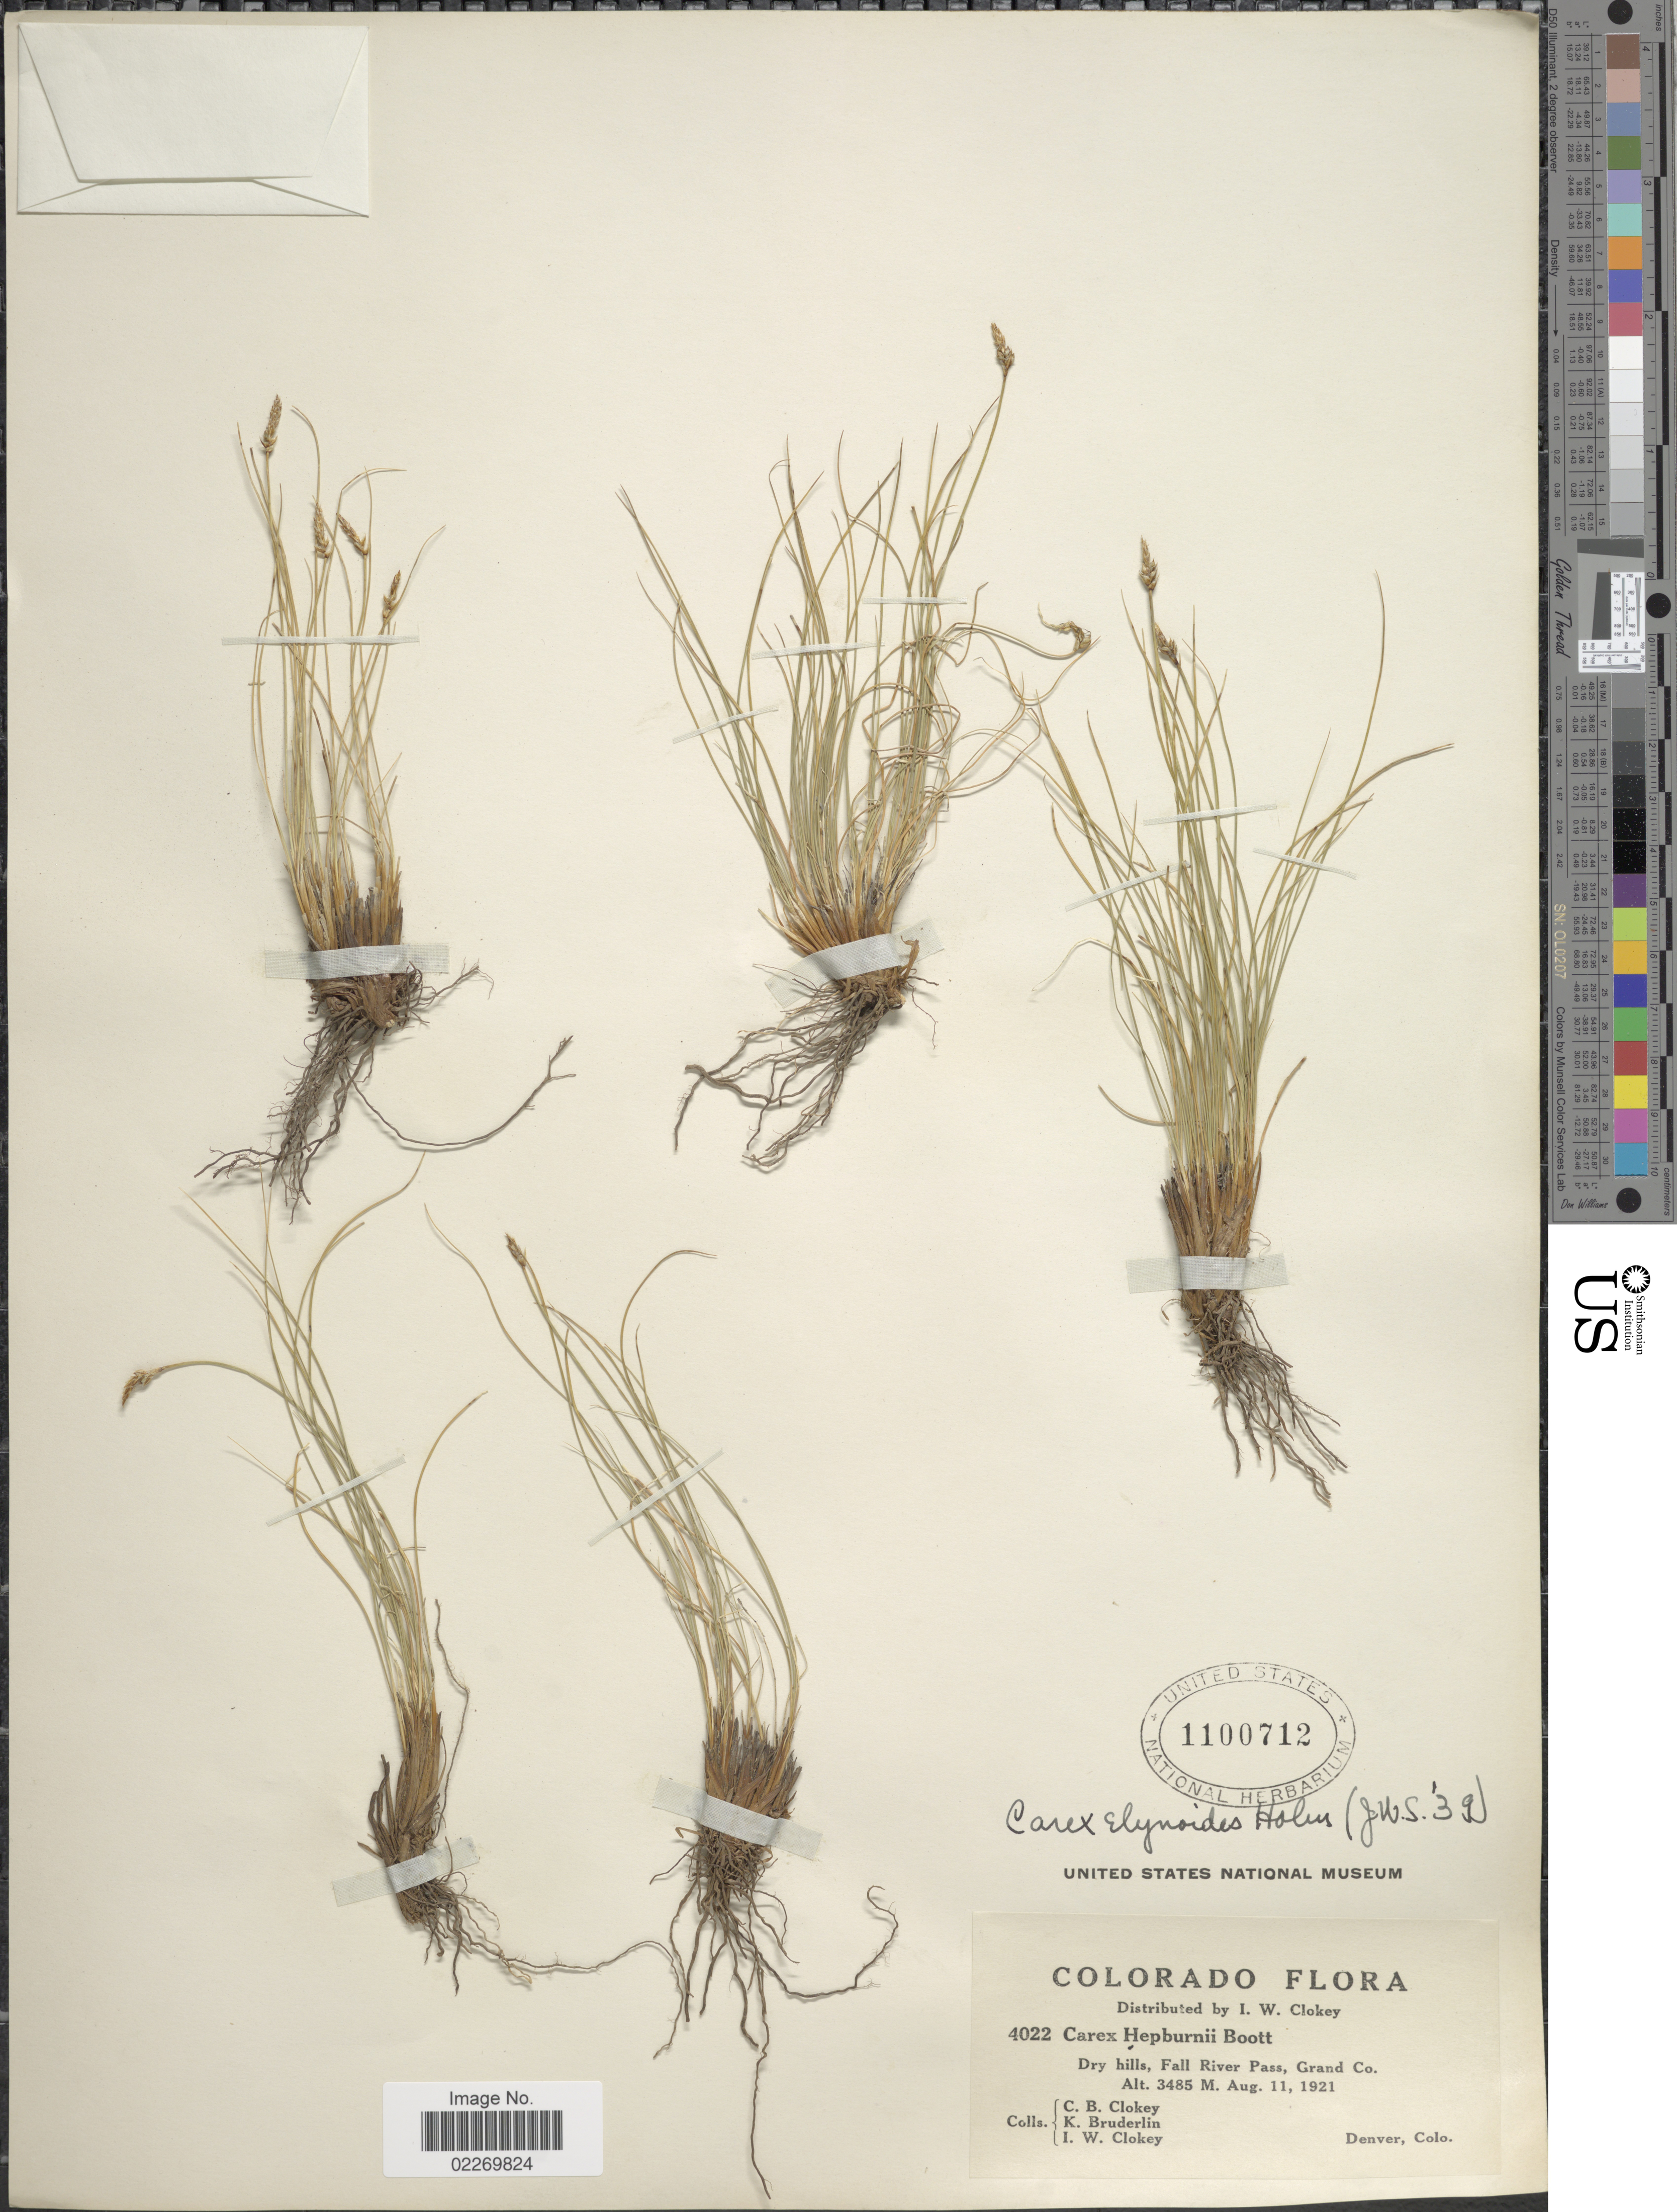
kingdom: Plantae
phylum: Tracheophyta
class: Liliopsida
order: Poales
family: Cyperaceae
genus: Carex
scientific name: Carex elynoides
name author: Holm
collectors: C. Clokey, K. Bruderlin & I. W. Clokey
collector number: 4022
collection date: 1921-08-11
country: United States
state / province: Colorado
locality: Dry hills, Fall River Pass, Grand Co.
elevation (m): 3485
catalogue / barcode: US 1100712